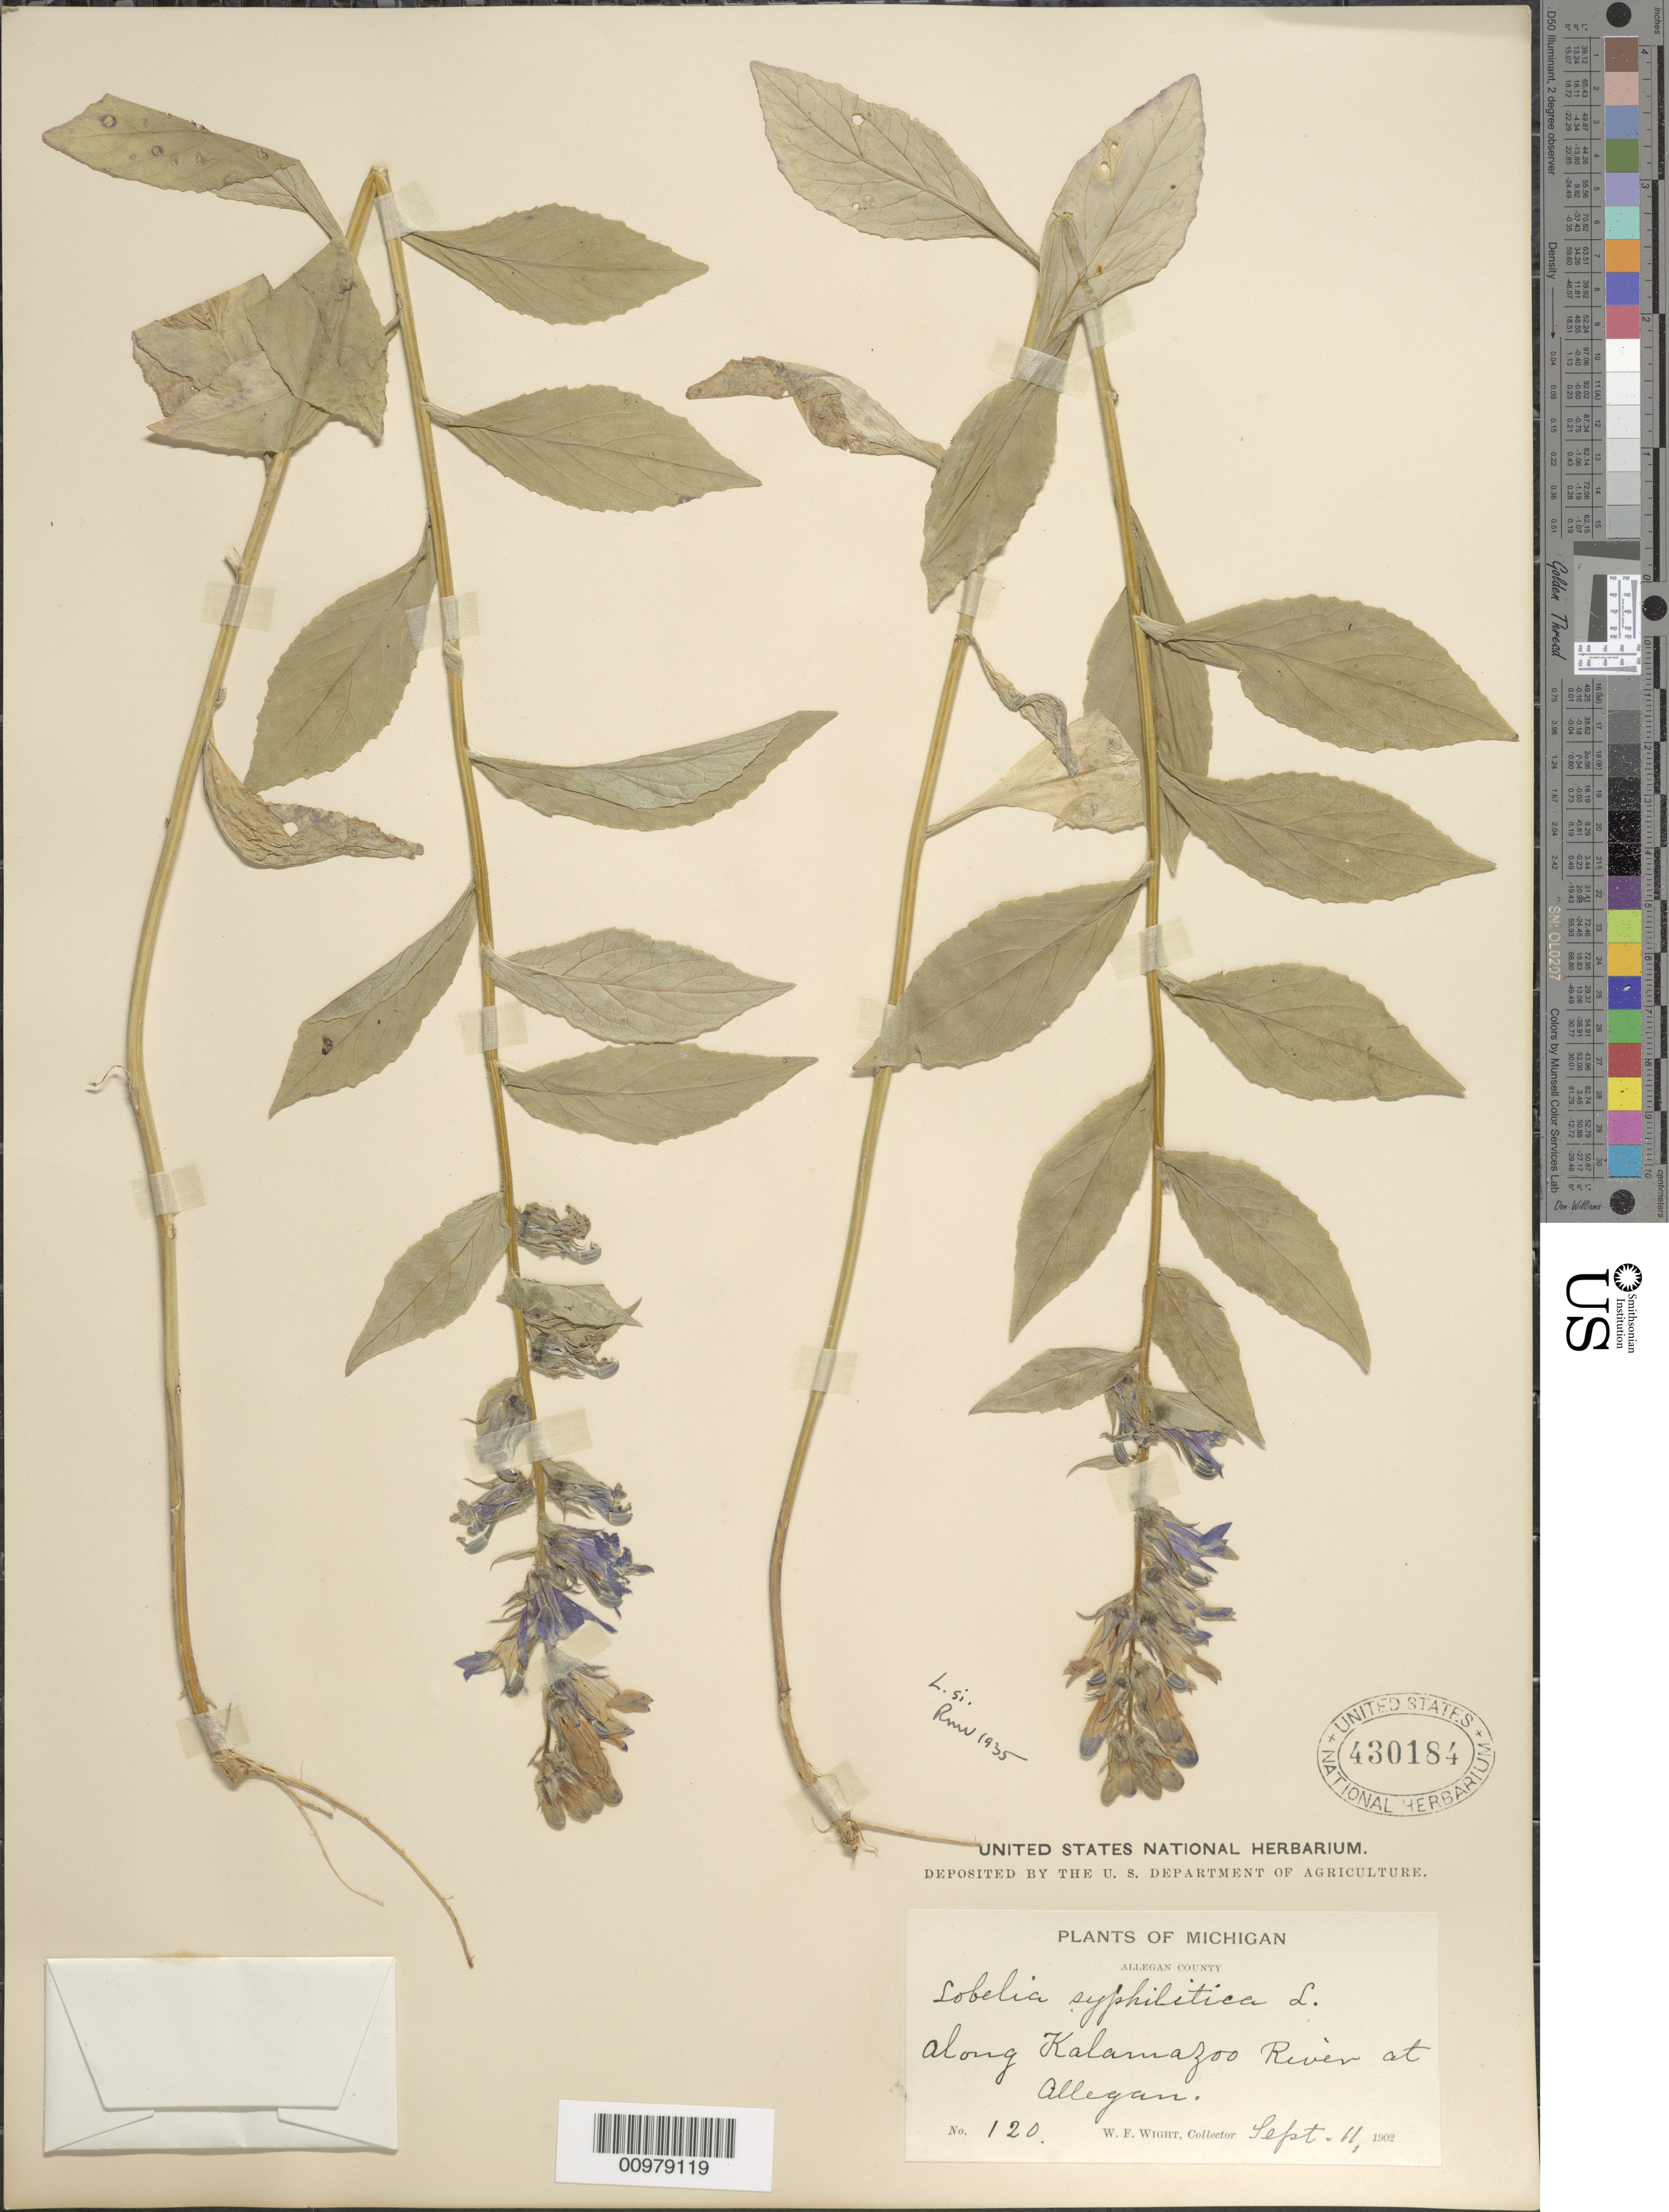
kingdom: Plantae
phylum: Tracheophyta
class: Magnoliopsida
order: Asterales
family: Campanulaceae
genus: Lobelia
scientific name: Lobelia siphilitica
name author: L.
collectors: W. Wight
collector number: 120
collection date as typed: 11 Sep 1902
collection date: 1902-09-11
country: United States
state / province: Michigan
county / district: Allegan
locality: Allegan, along the Kalamazoo River.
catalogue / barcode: US 430184